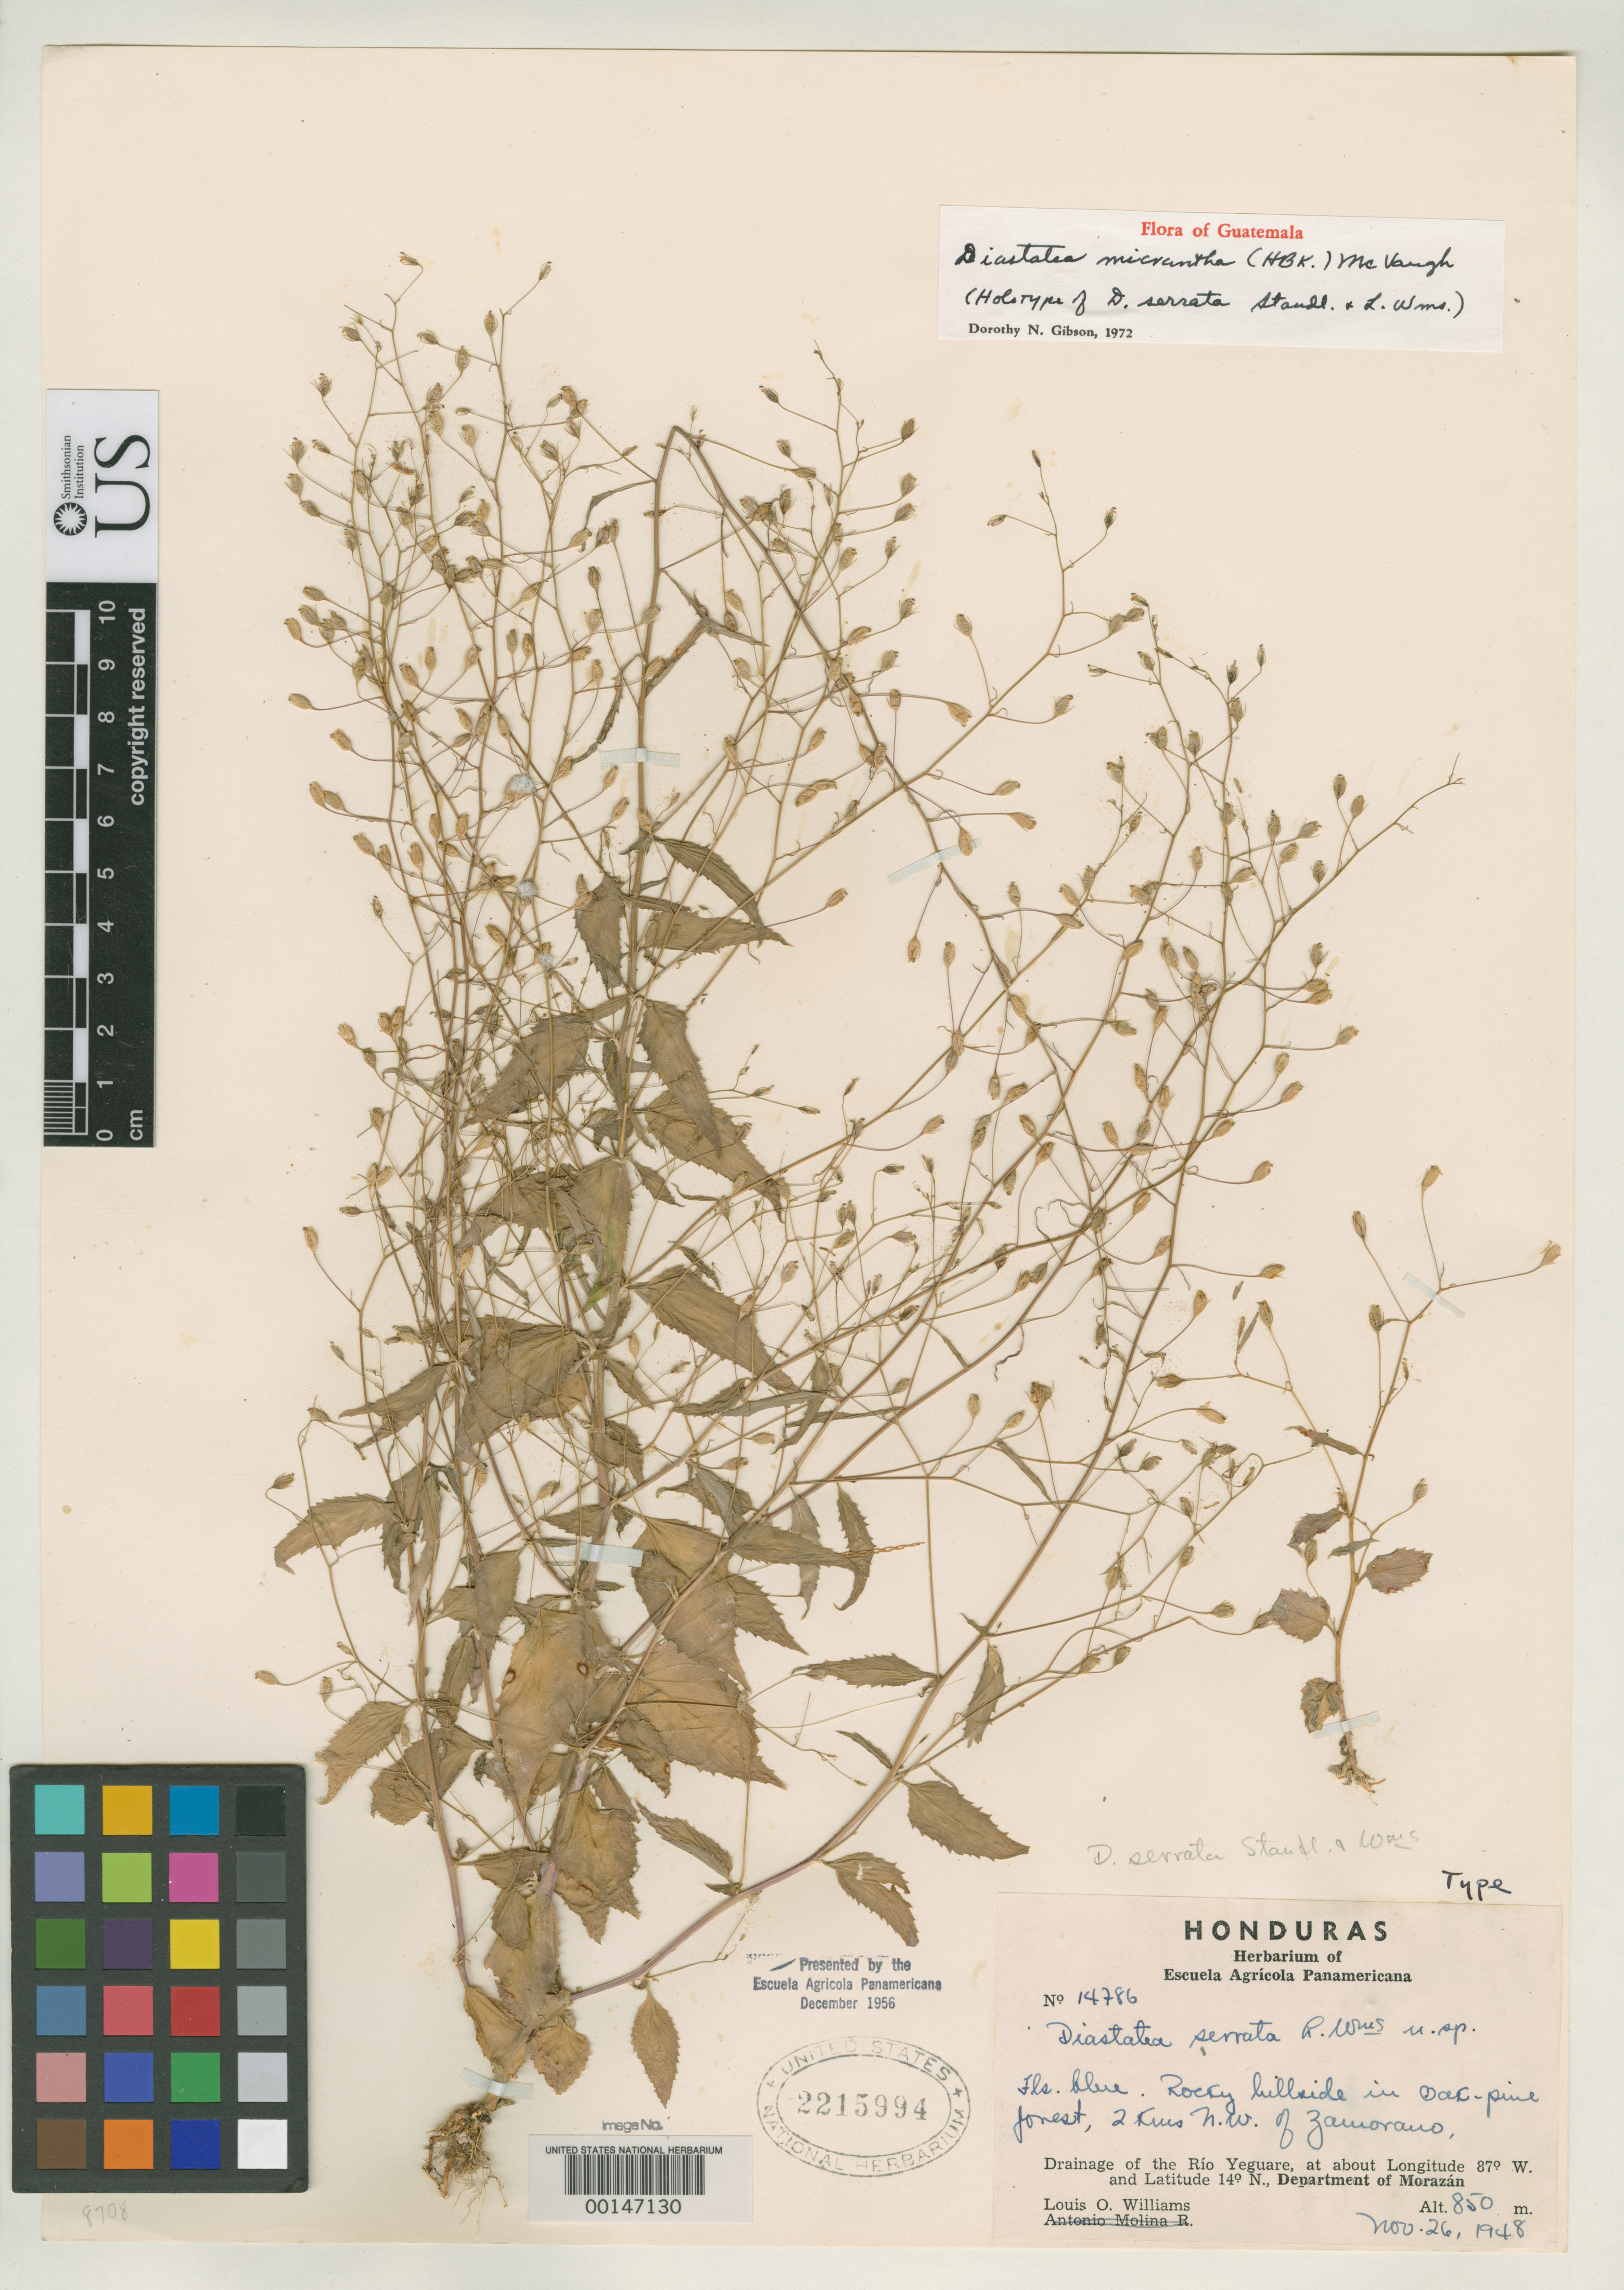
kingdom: Plantae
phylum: Tracheophyta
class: Magnoliopsida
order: Asterales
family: Campanulaceae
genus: Diastatea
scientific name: Diastatea serrata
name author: Standl. & L.O. Williams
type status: Holotype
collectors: L. O. Williams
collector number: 14786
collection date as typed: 26 Nov 1948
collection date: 1948-11-26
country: Honduras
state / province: Fco. Morazán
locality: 2 km NW of El Zamorano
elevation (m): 850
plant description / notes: "Presented by the Escuela Agricola Panamericana December 1956." Holotype, transferred from EAP to US (see Dorr et al. 2009, Taxon 58: 993-1001).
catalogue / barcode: US 2215994